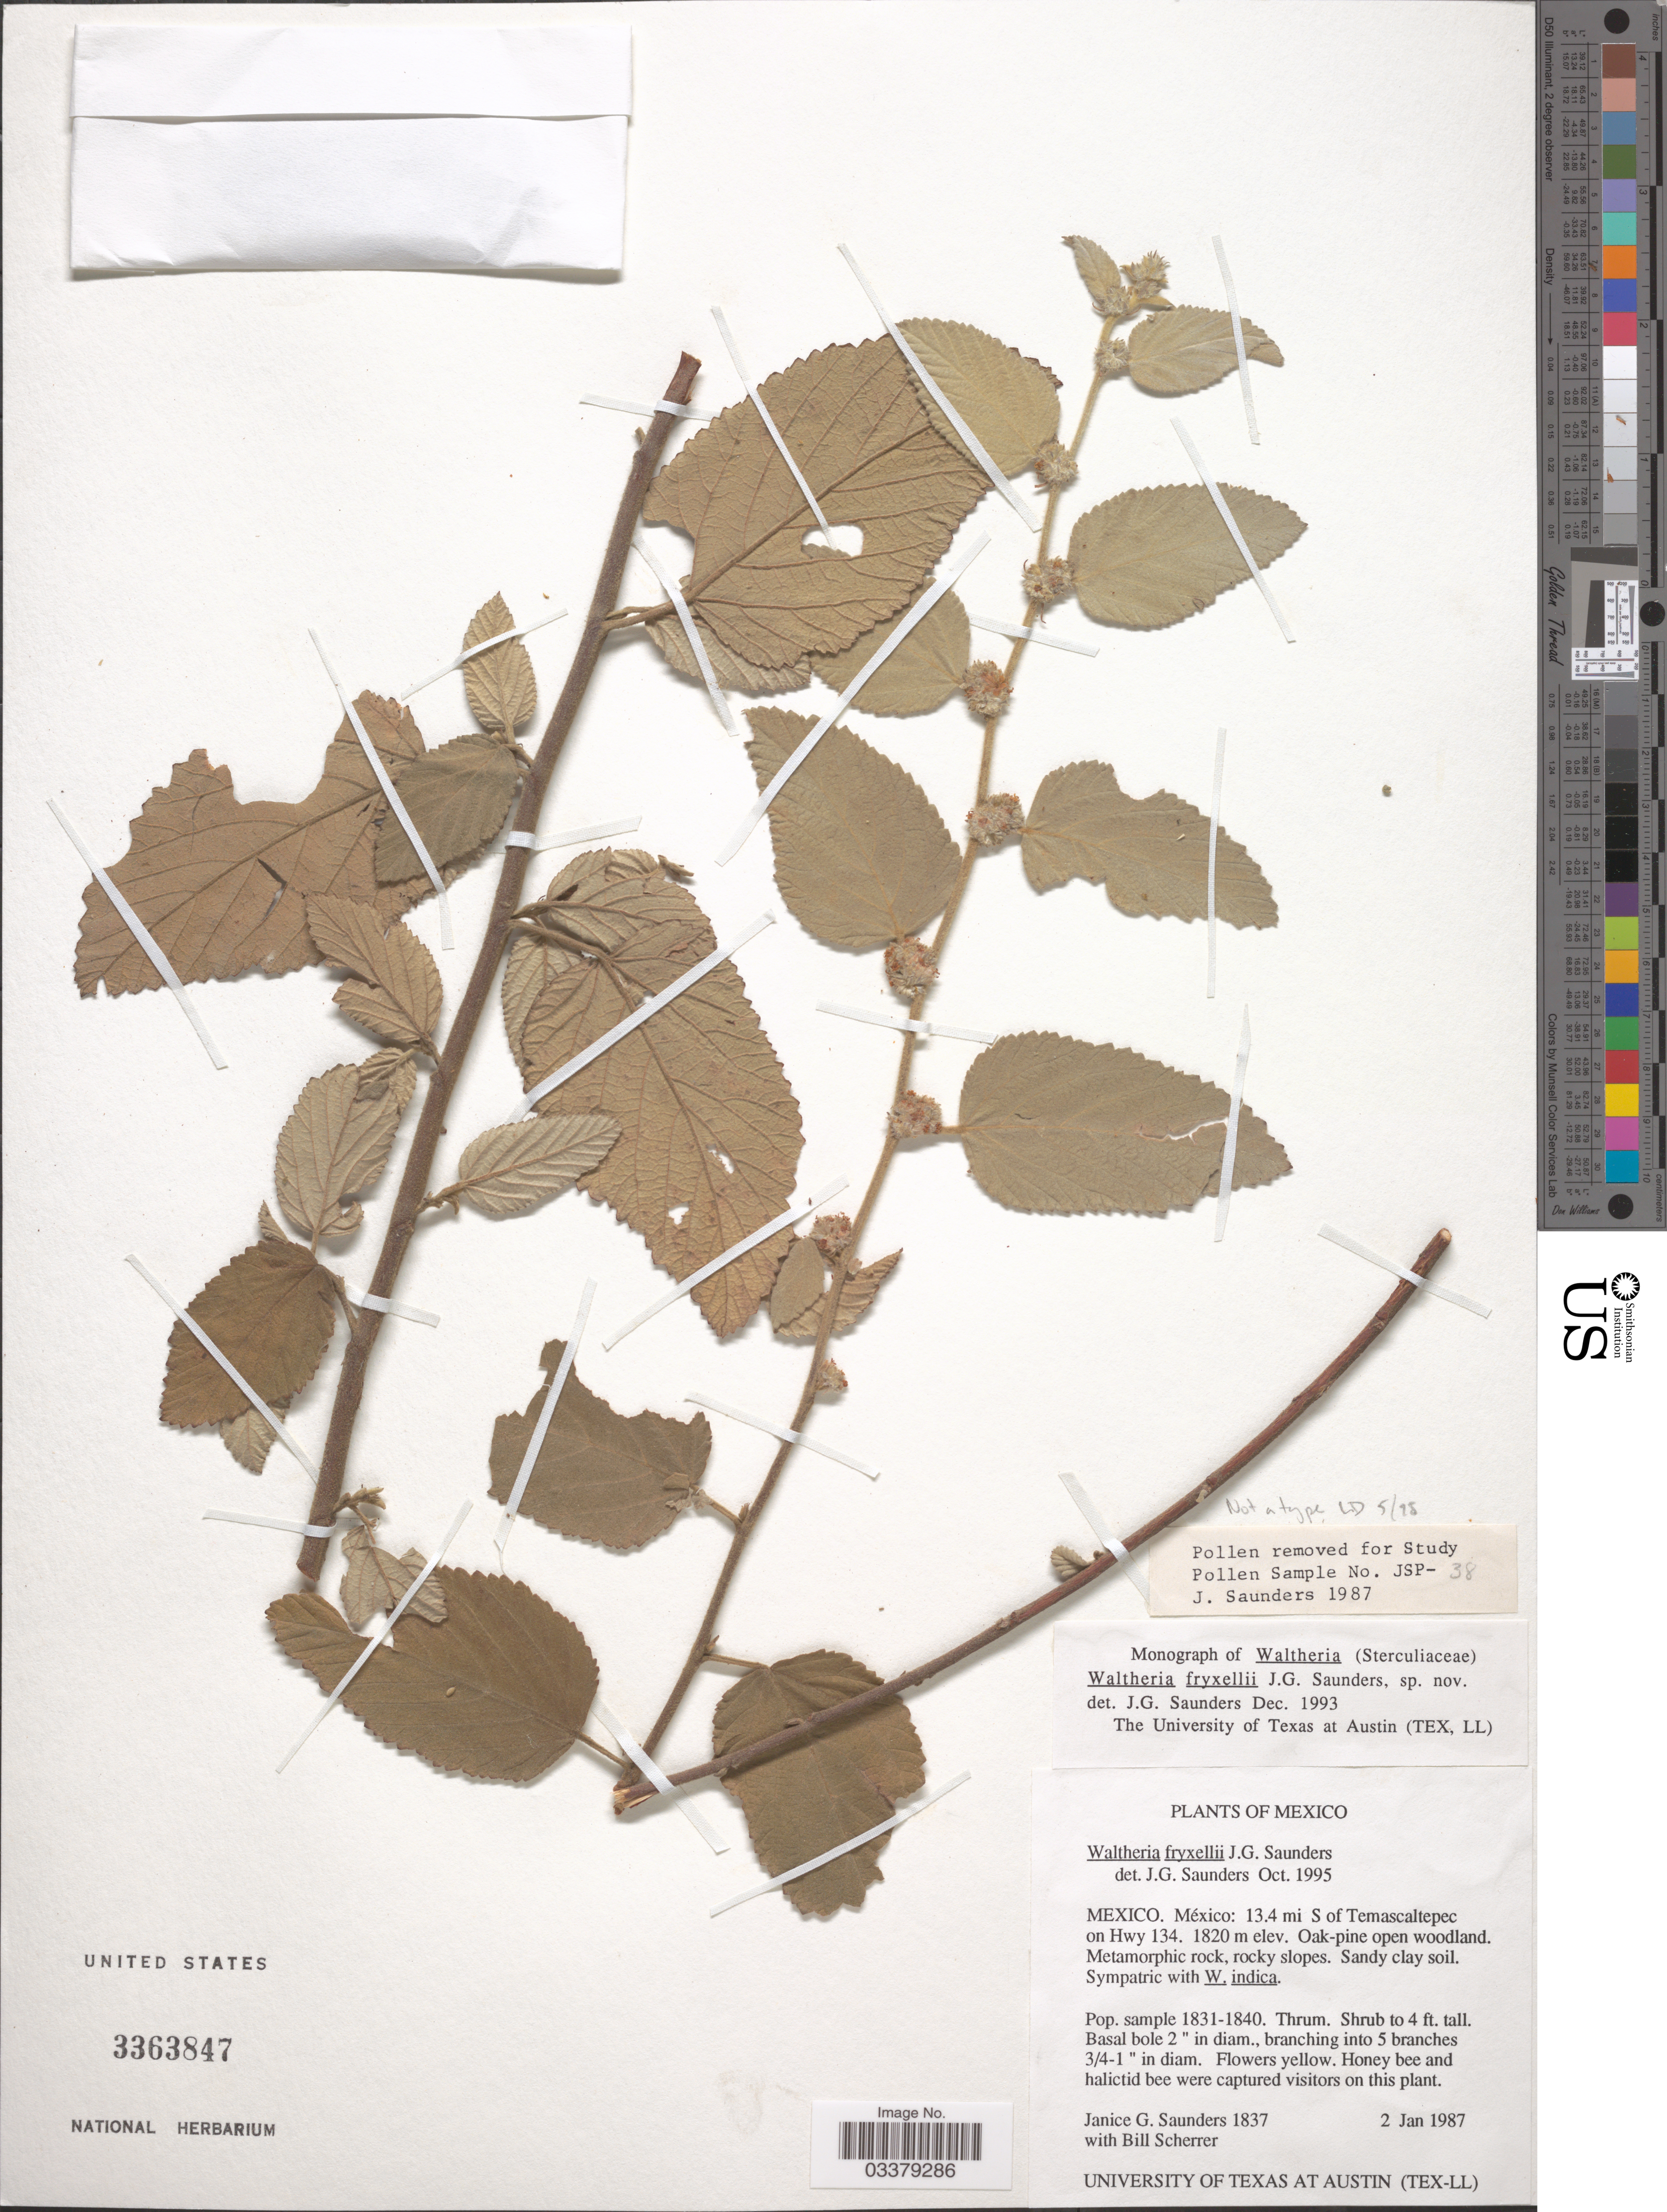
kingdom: Plantae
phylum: Tracheophyta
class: Magnoliopsida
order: Malvales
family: Malvaceae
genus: Waltheria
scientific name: Waltheria fryxellii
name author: J.G. Saunders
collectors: J. G. Saunders & B. Scherrer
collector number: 1837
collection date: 1987-01-02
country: Mexico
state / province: México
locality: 13.4 mi S of Temascaltepec on Hwy 134.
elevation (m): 1820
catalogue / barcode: US 3363847